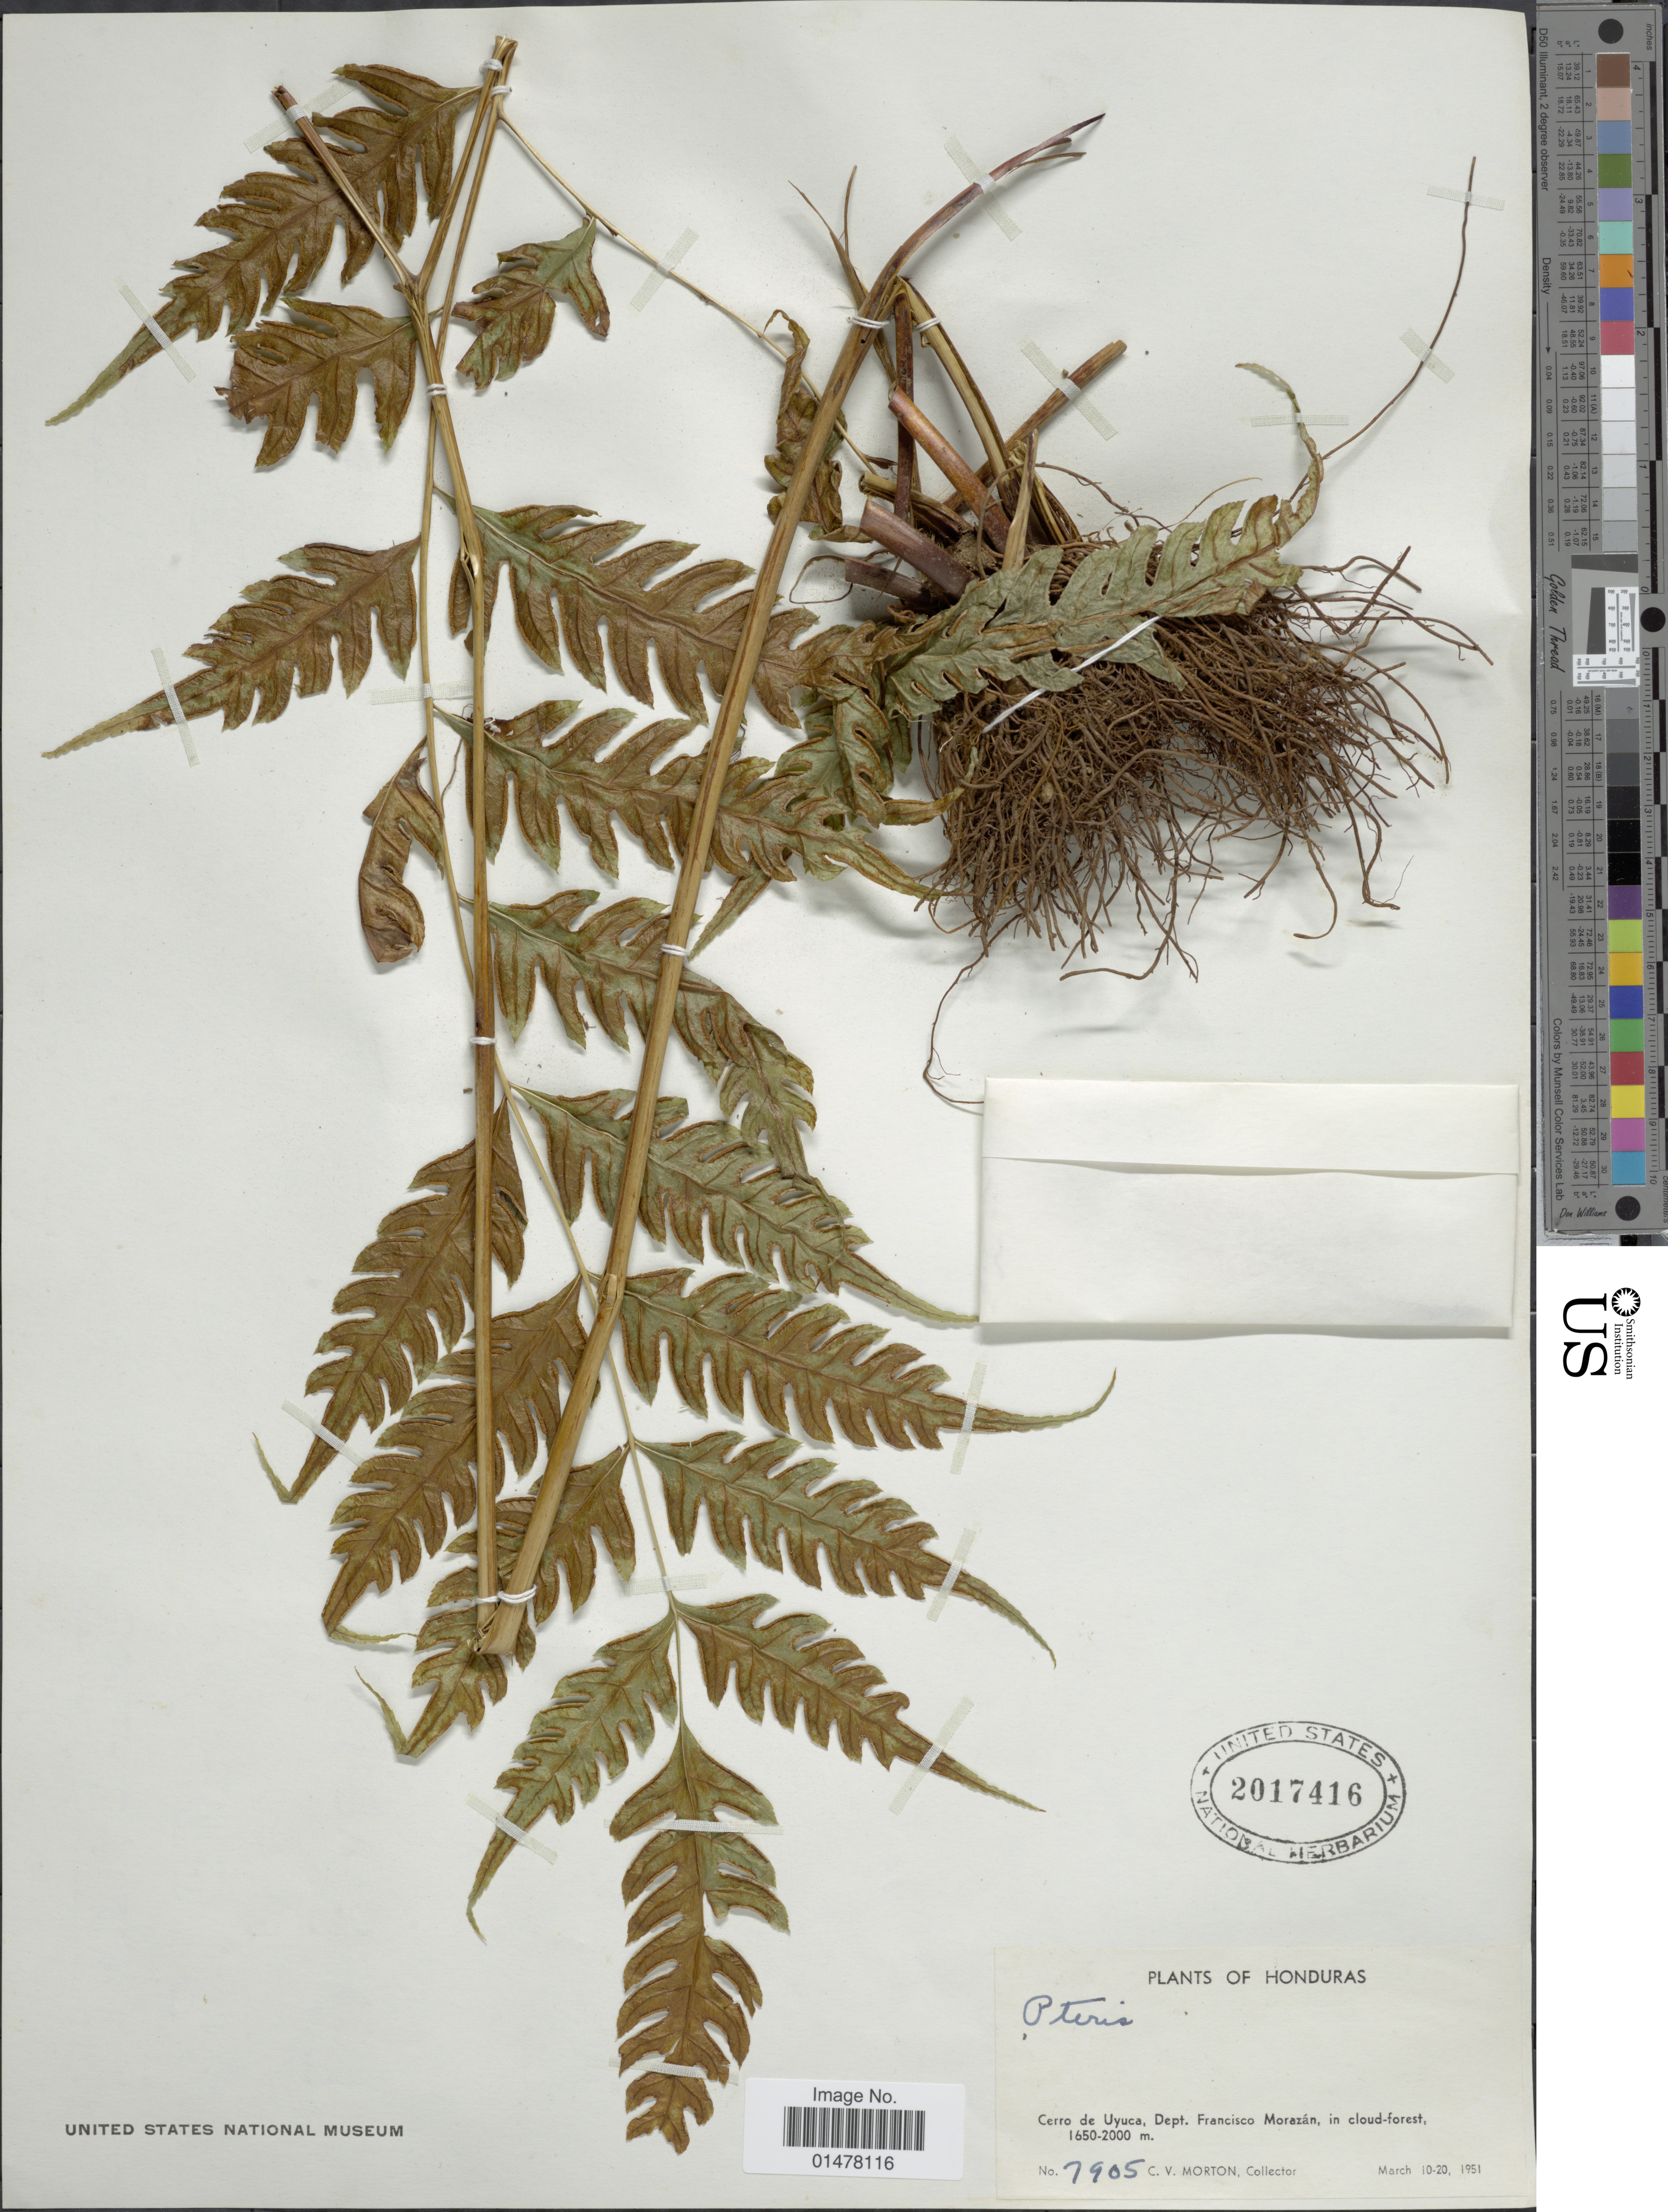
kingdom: Plantae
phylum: Tracheophyta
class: Polypodiopsida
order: Polypodiales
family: Pteridaceae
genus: Pteris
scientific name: Pteris propinqua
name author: J. Agardh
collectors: C. V. Morton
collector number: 7905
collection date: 1951-03-10/1951-03-20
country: Honduras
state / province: Fco. Morazán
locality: Plants of Honduras, Cerro de Uyaca, dept. Francisco Morazán, in cloud-forest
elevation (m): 1650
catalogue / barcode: US 2017416